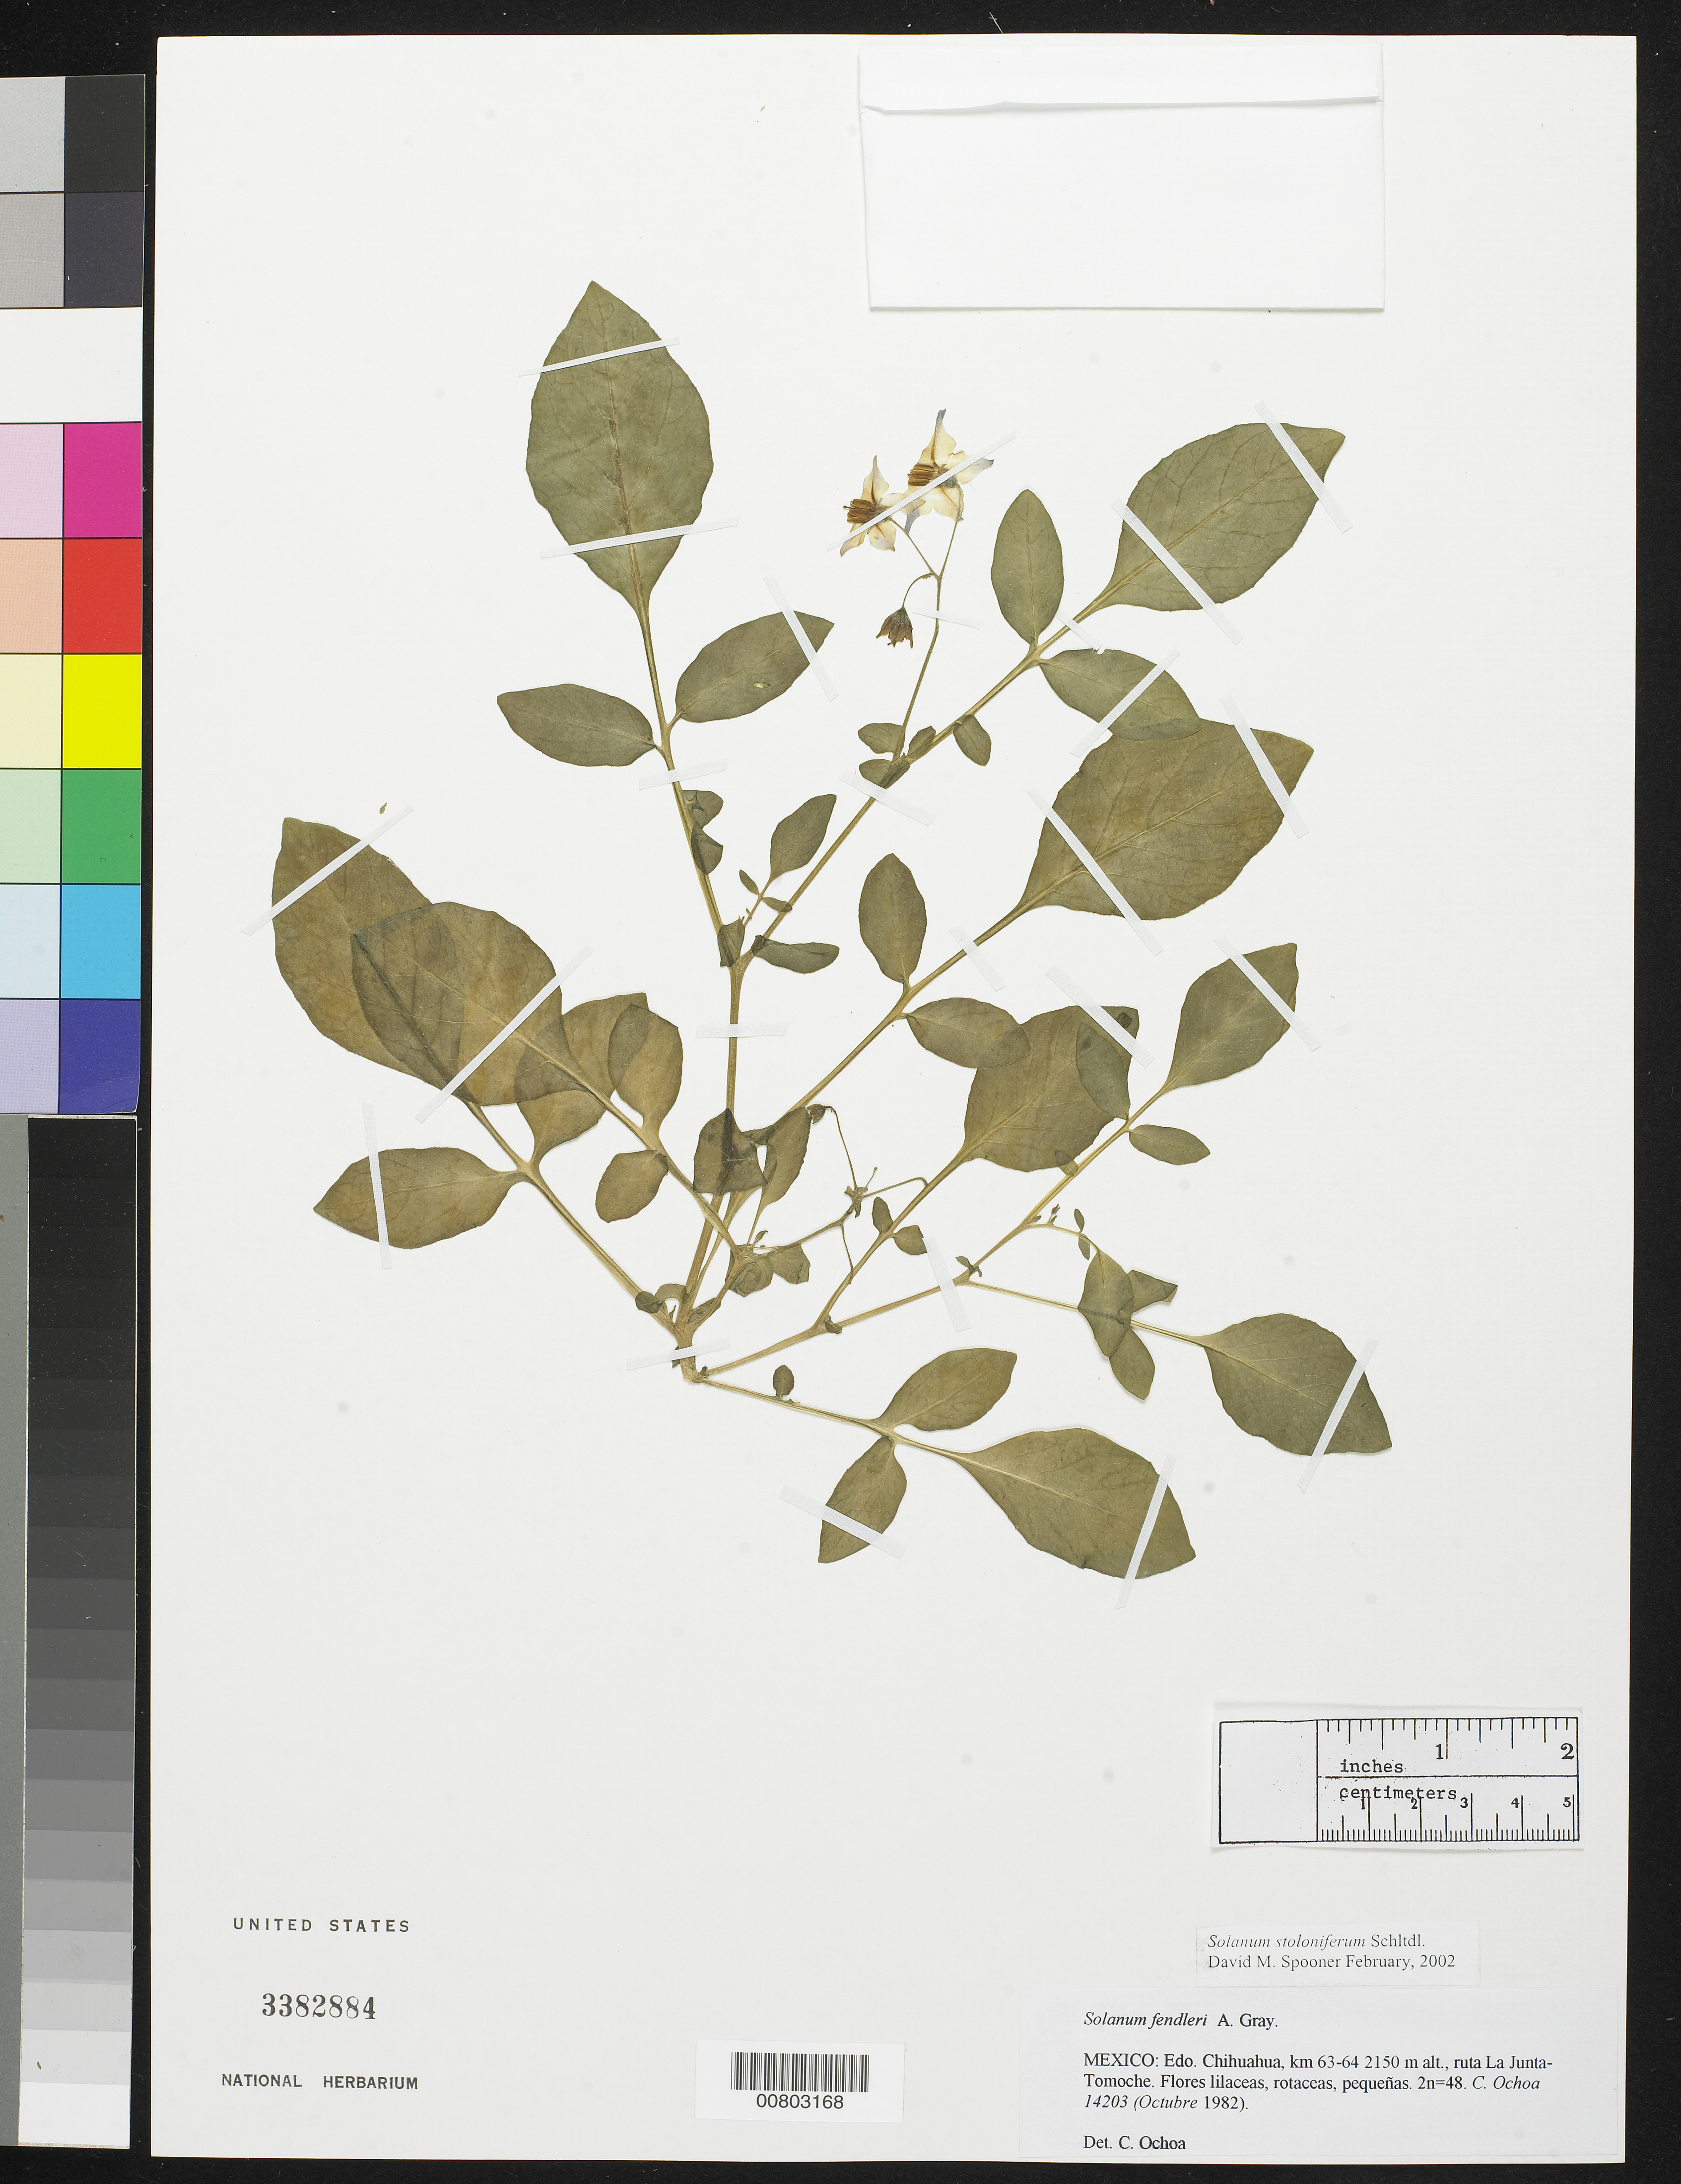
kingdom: Plantae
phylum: Tracheophyta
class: Magnoliopsida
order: Solanales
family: Solanaceae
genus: Solanum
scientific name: Solanum stoloniferum subsp. stoloniferum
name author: Schltdl.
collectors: C. Ochoa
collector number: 14203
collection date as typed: Oct 1982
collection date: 1982-10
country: Mexico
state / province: Chihuahua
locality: Km 63-64 ruta La junta - Tomoche, Chihuahua.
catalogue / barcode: US 3382884